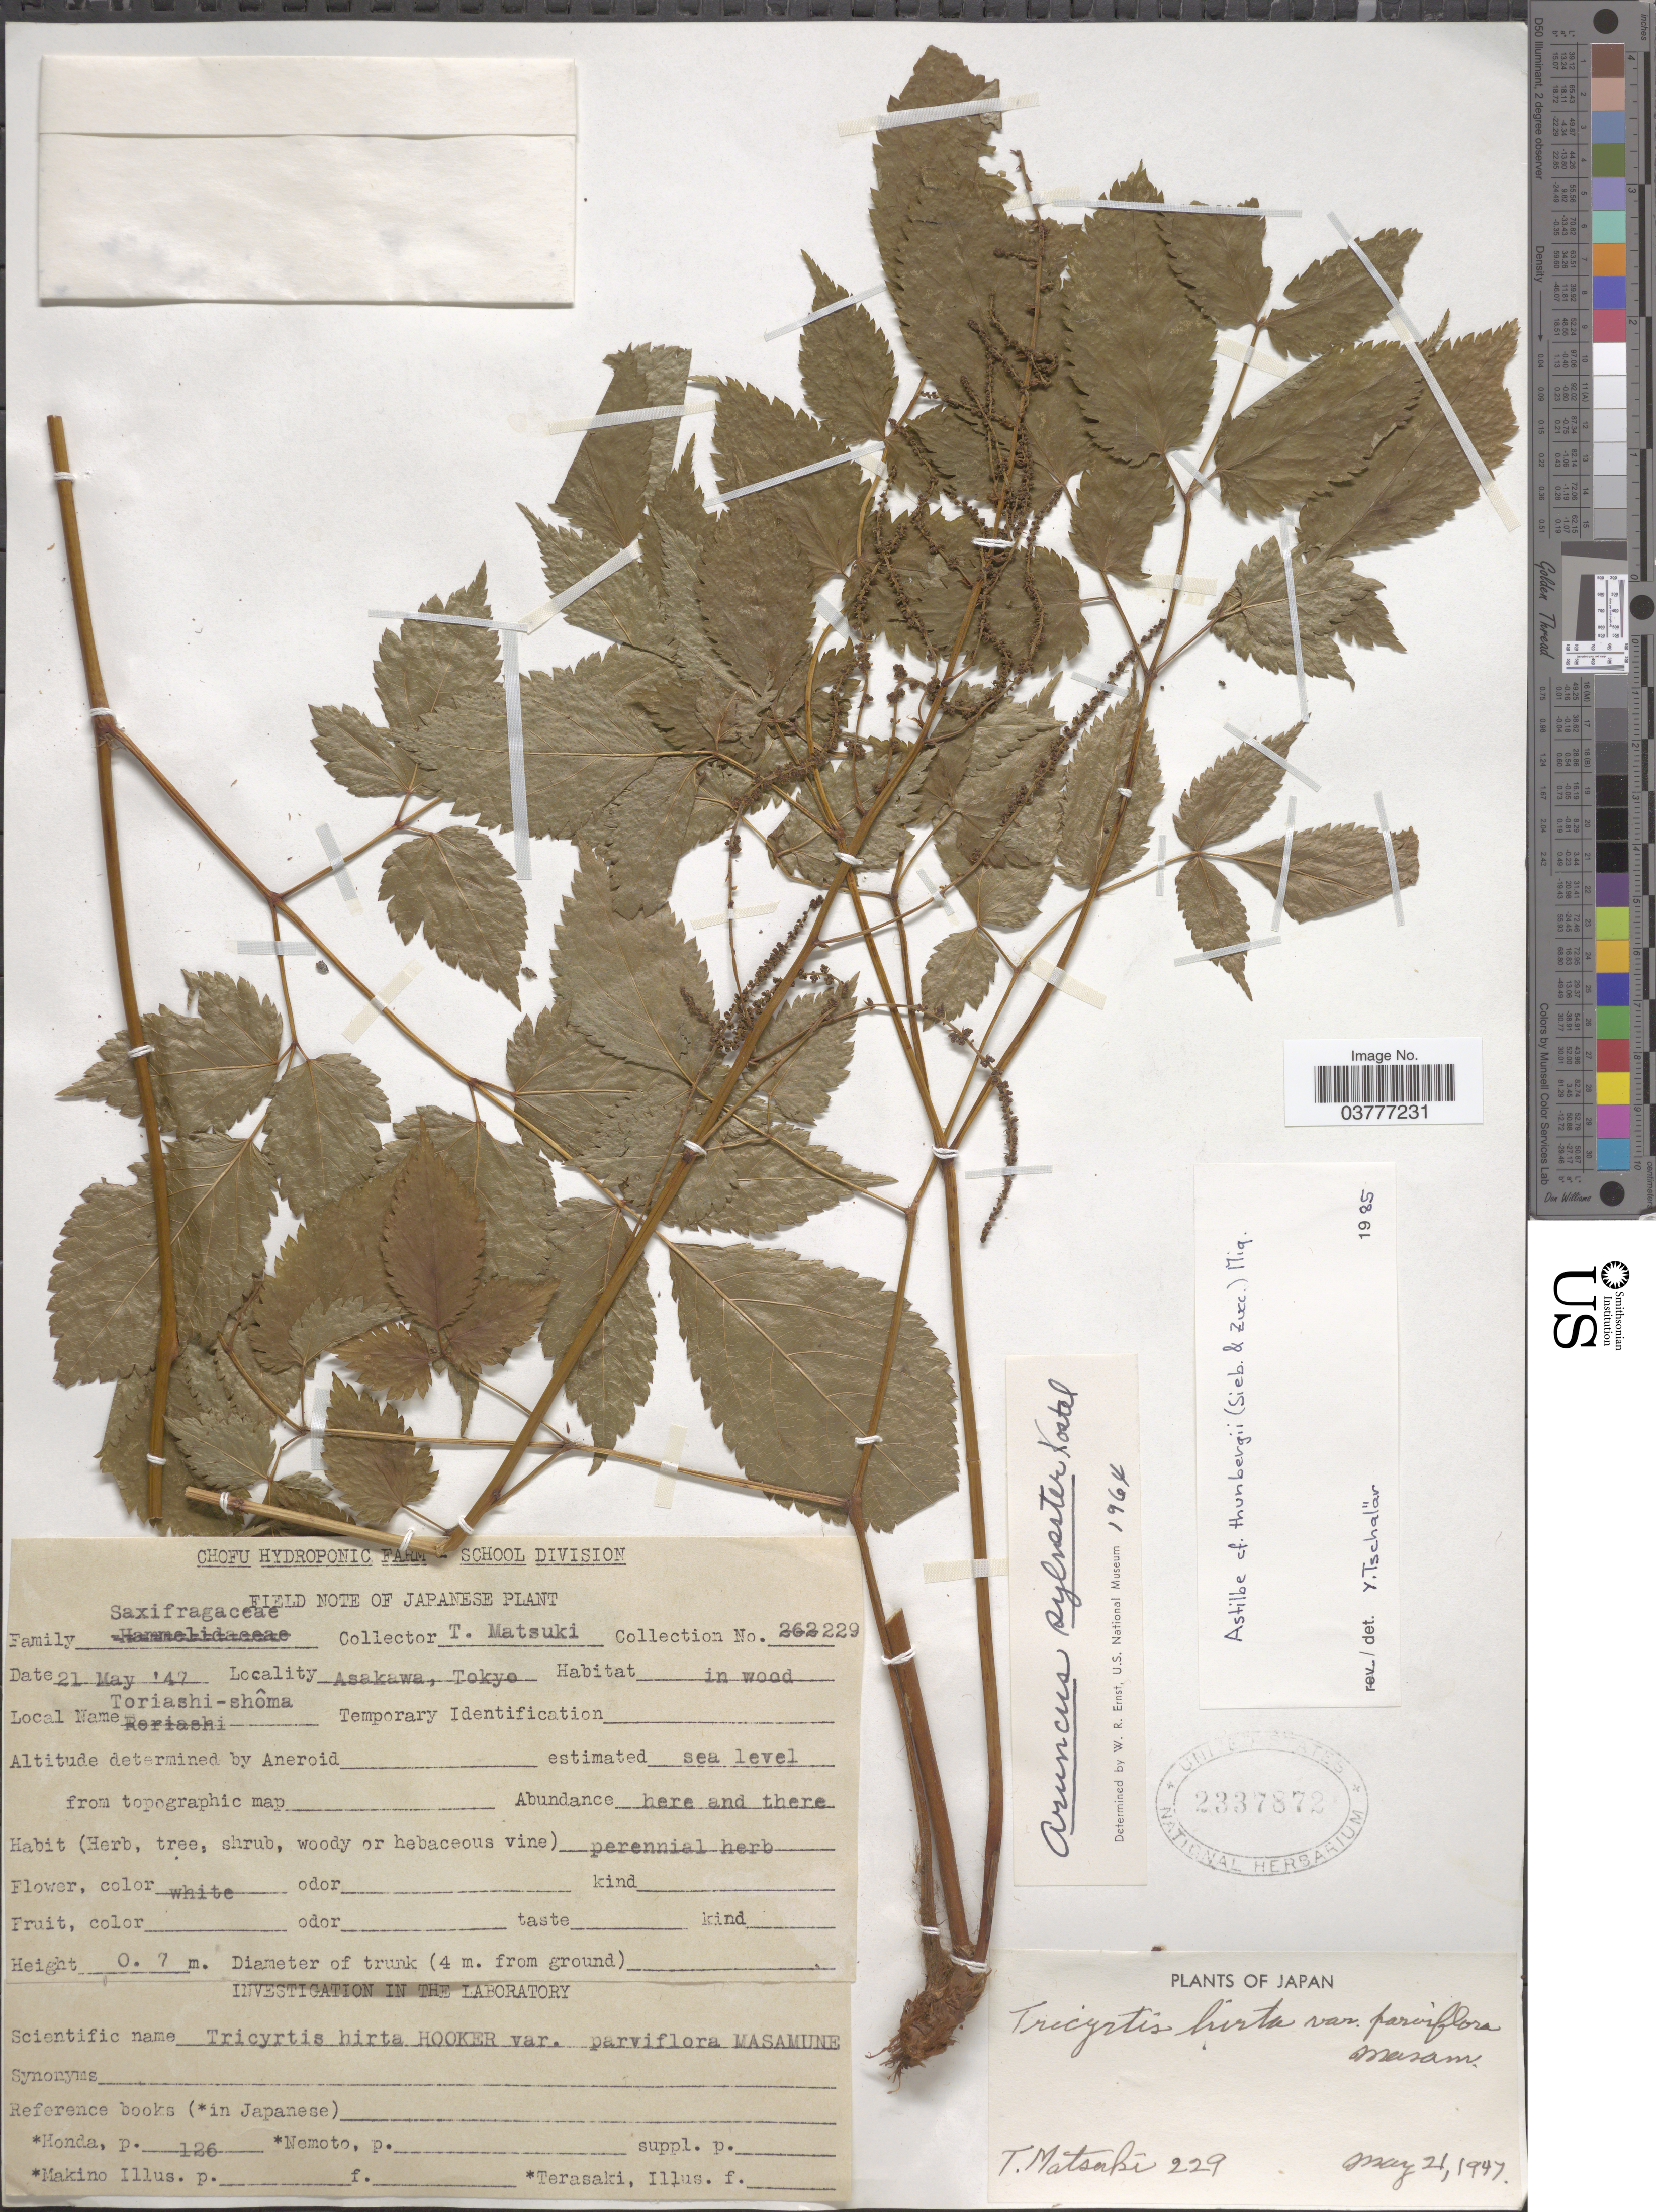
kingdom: Plantae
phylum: Tracheophyta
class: Magnoliopsida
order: Saxifragales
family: Saxifragaceae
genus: Astilbe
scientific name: Astilbe thunbergii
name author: (Siebold & Zucc.) Miq.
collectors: T. Matsuki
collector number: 262229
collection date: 1947-05-21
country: Japan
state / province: Tokyo, Federal City of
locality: Asakawa.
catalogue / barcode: US 2337872